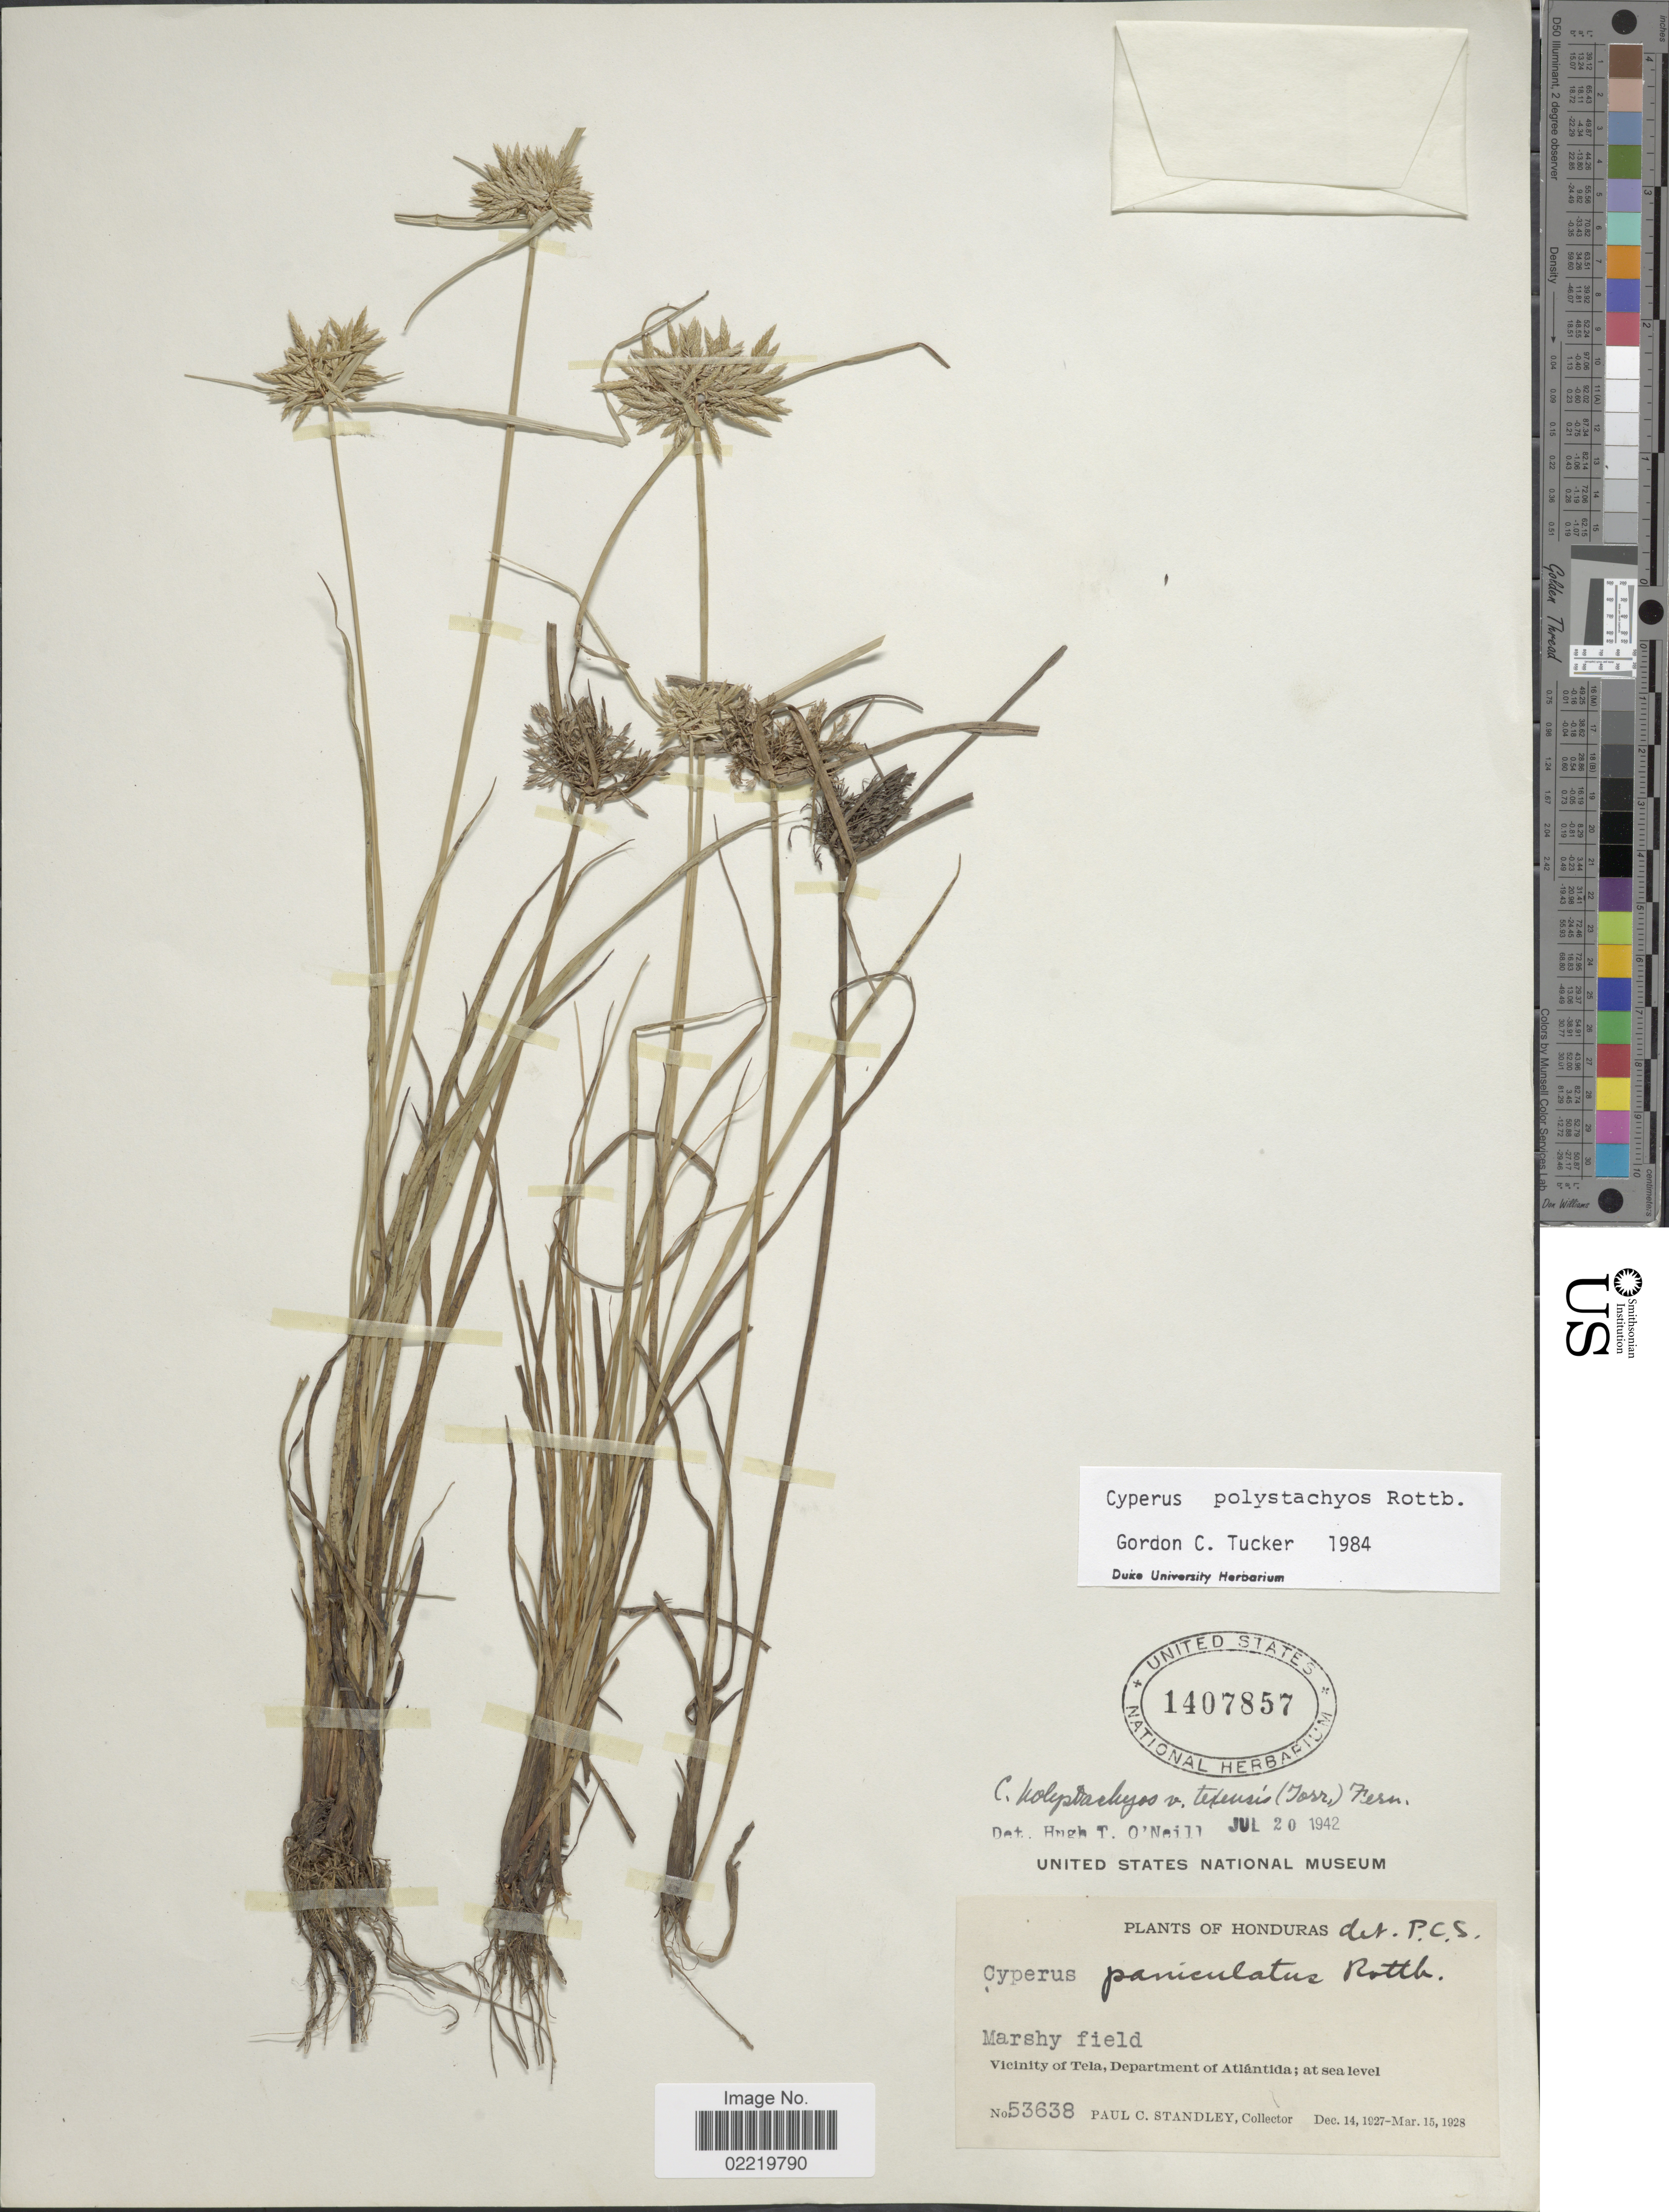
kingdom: Plantae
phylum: Tracheophyta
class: Liliopsida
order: Poales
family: Cyperaceae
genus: Cyperus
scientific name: Cyperus polystachyos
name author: Rottb.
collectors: P. C. Standley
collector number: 53638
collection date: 1927-12-14/1928-03-15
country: Honduras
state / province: Atlántida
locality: Marshy field, Vicinity of Tela, Department of Atlántida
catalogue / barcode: US 1407857